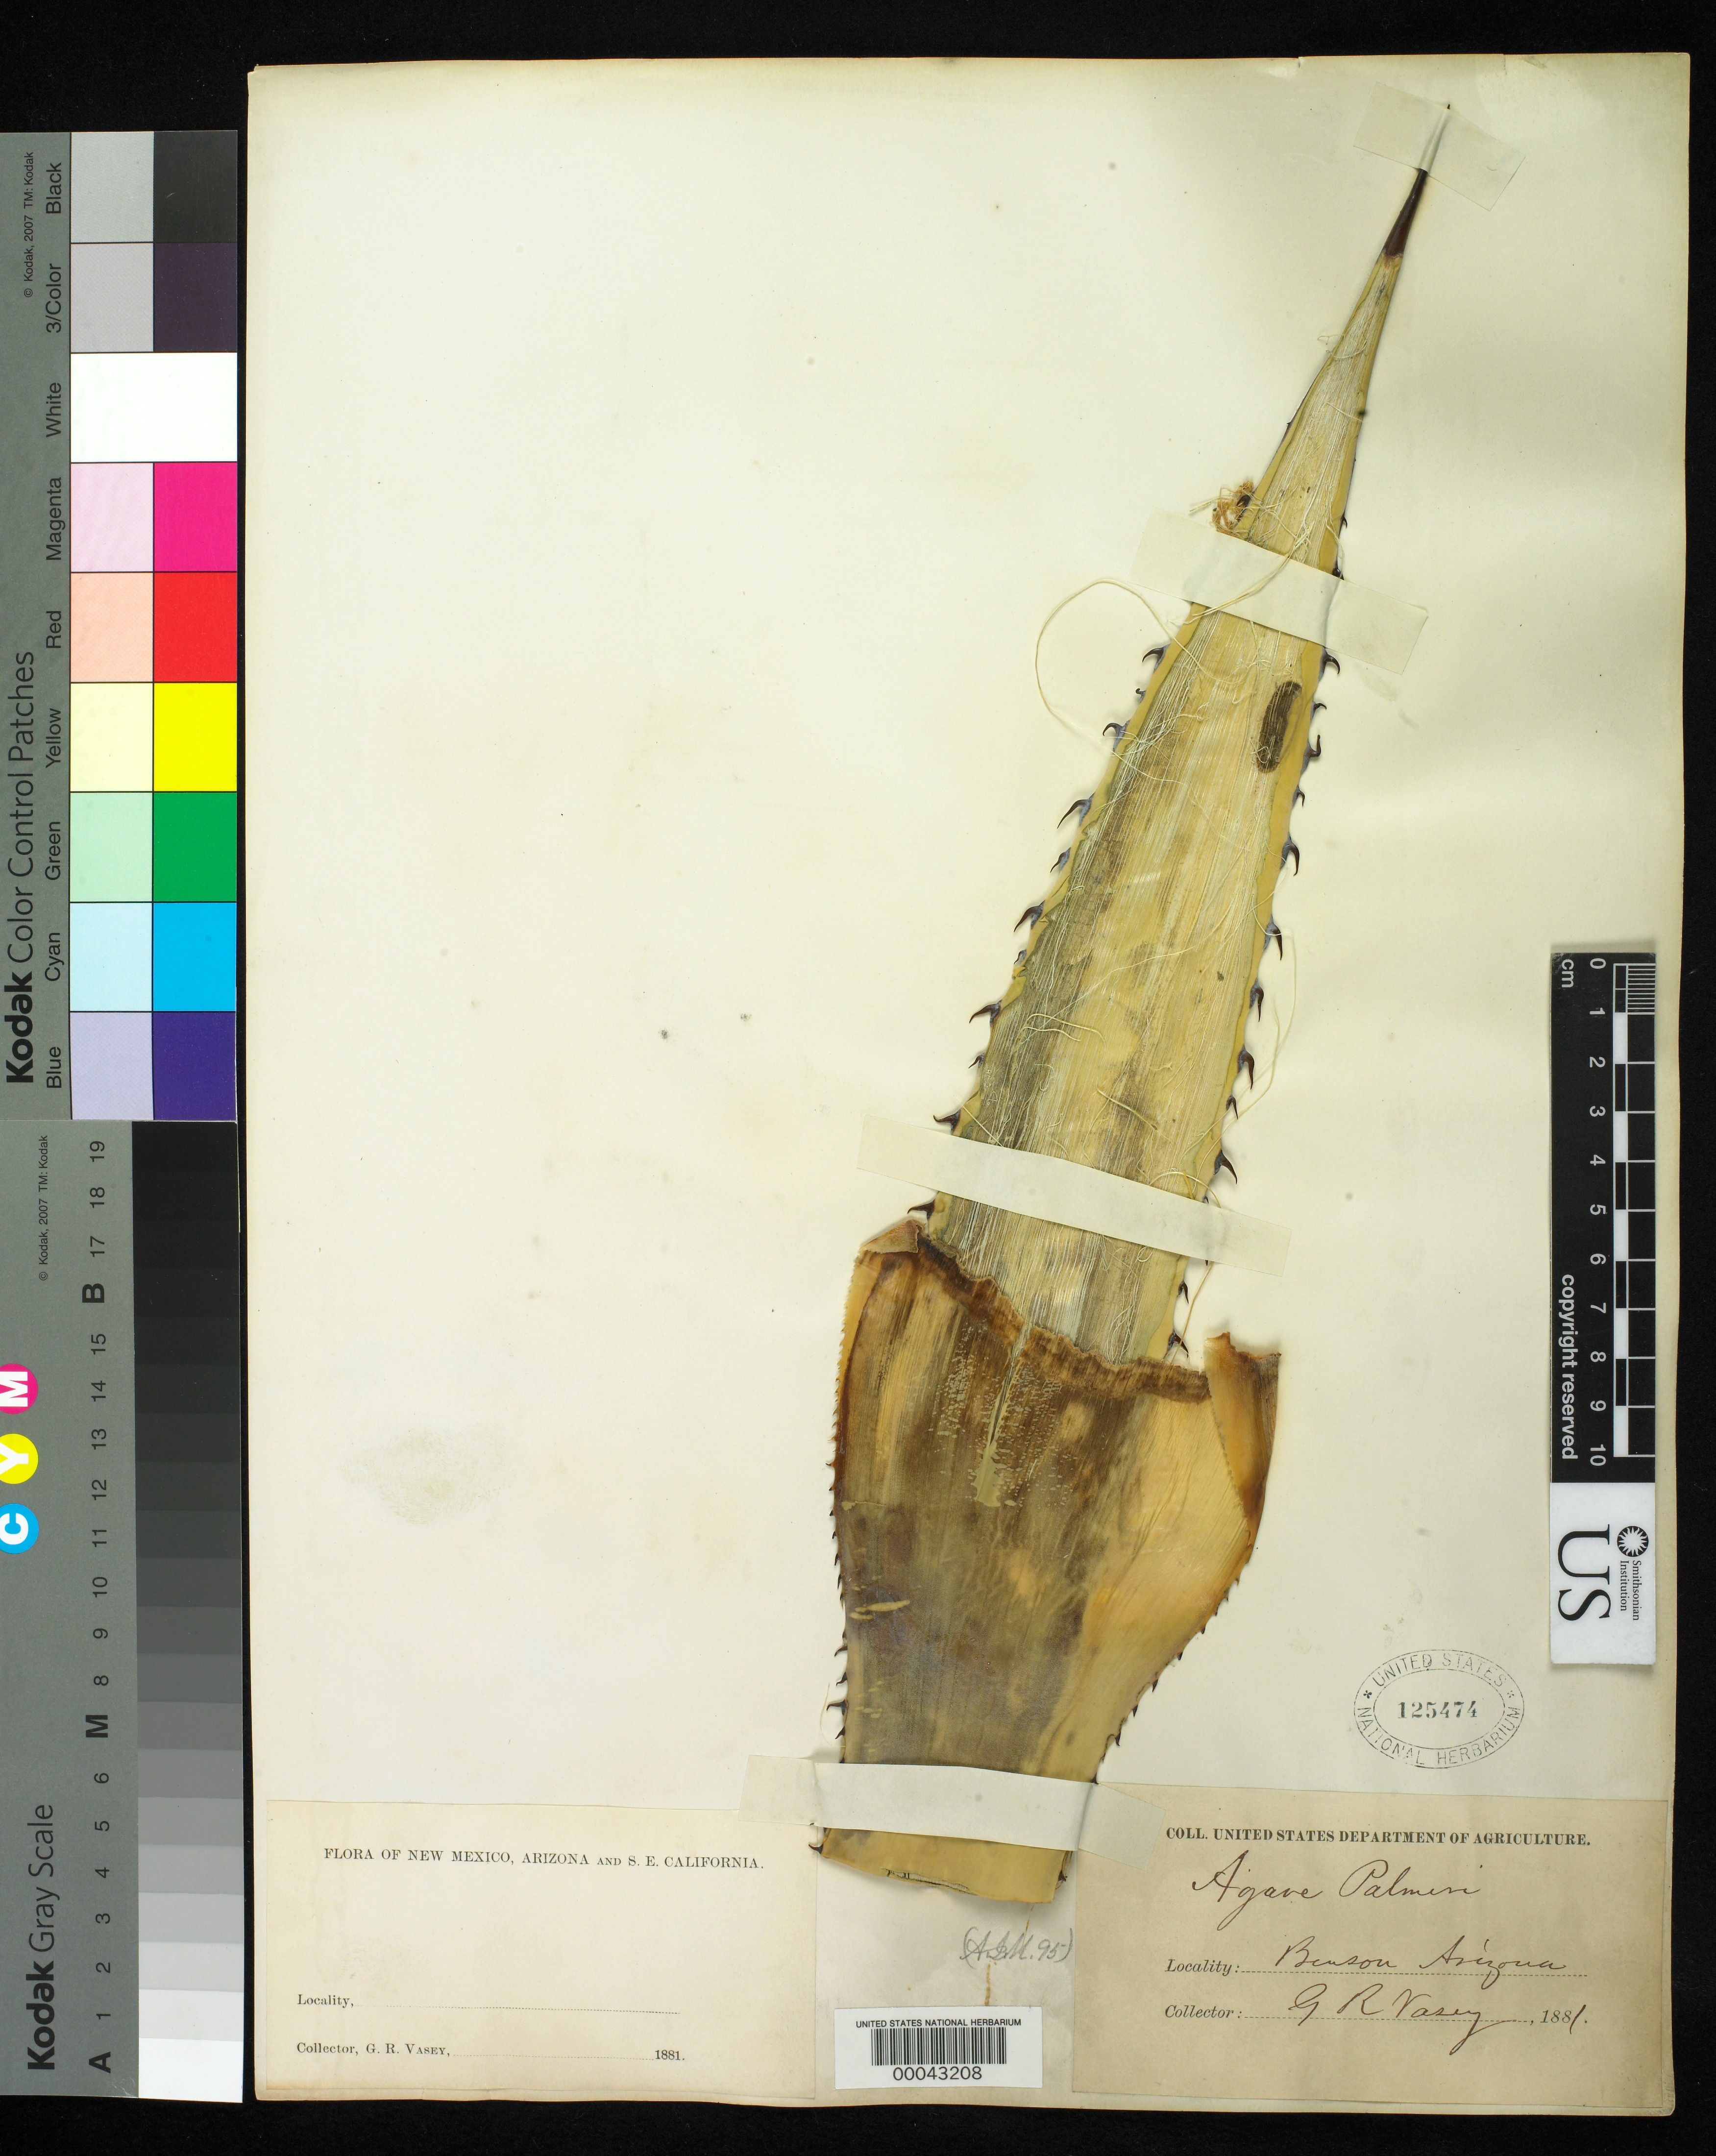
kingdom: Plantae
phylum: Tracheophyta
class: Liliopsida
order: Asparagales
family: Asparagaceae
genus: Agave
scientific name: Agave palmeri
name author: Engelm.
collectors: G. R. Vasey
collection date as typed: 1881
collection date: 1881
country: United States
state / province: Arizona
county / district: Cochise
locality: Benson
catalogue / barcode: US 125474